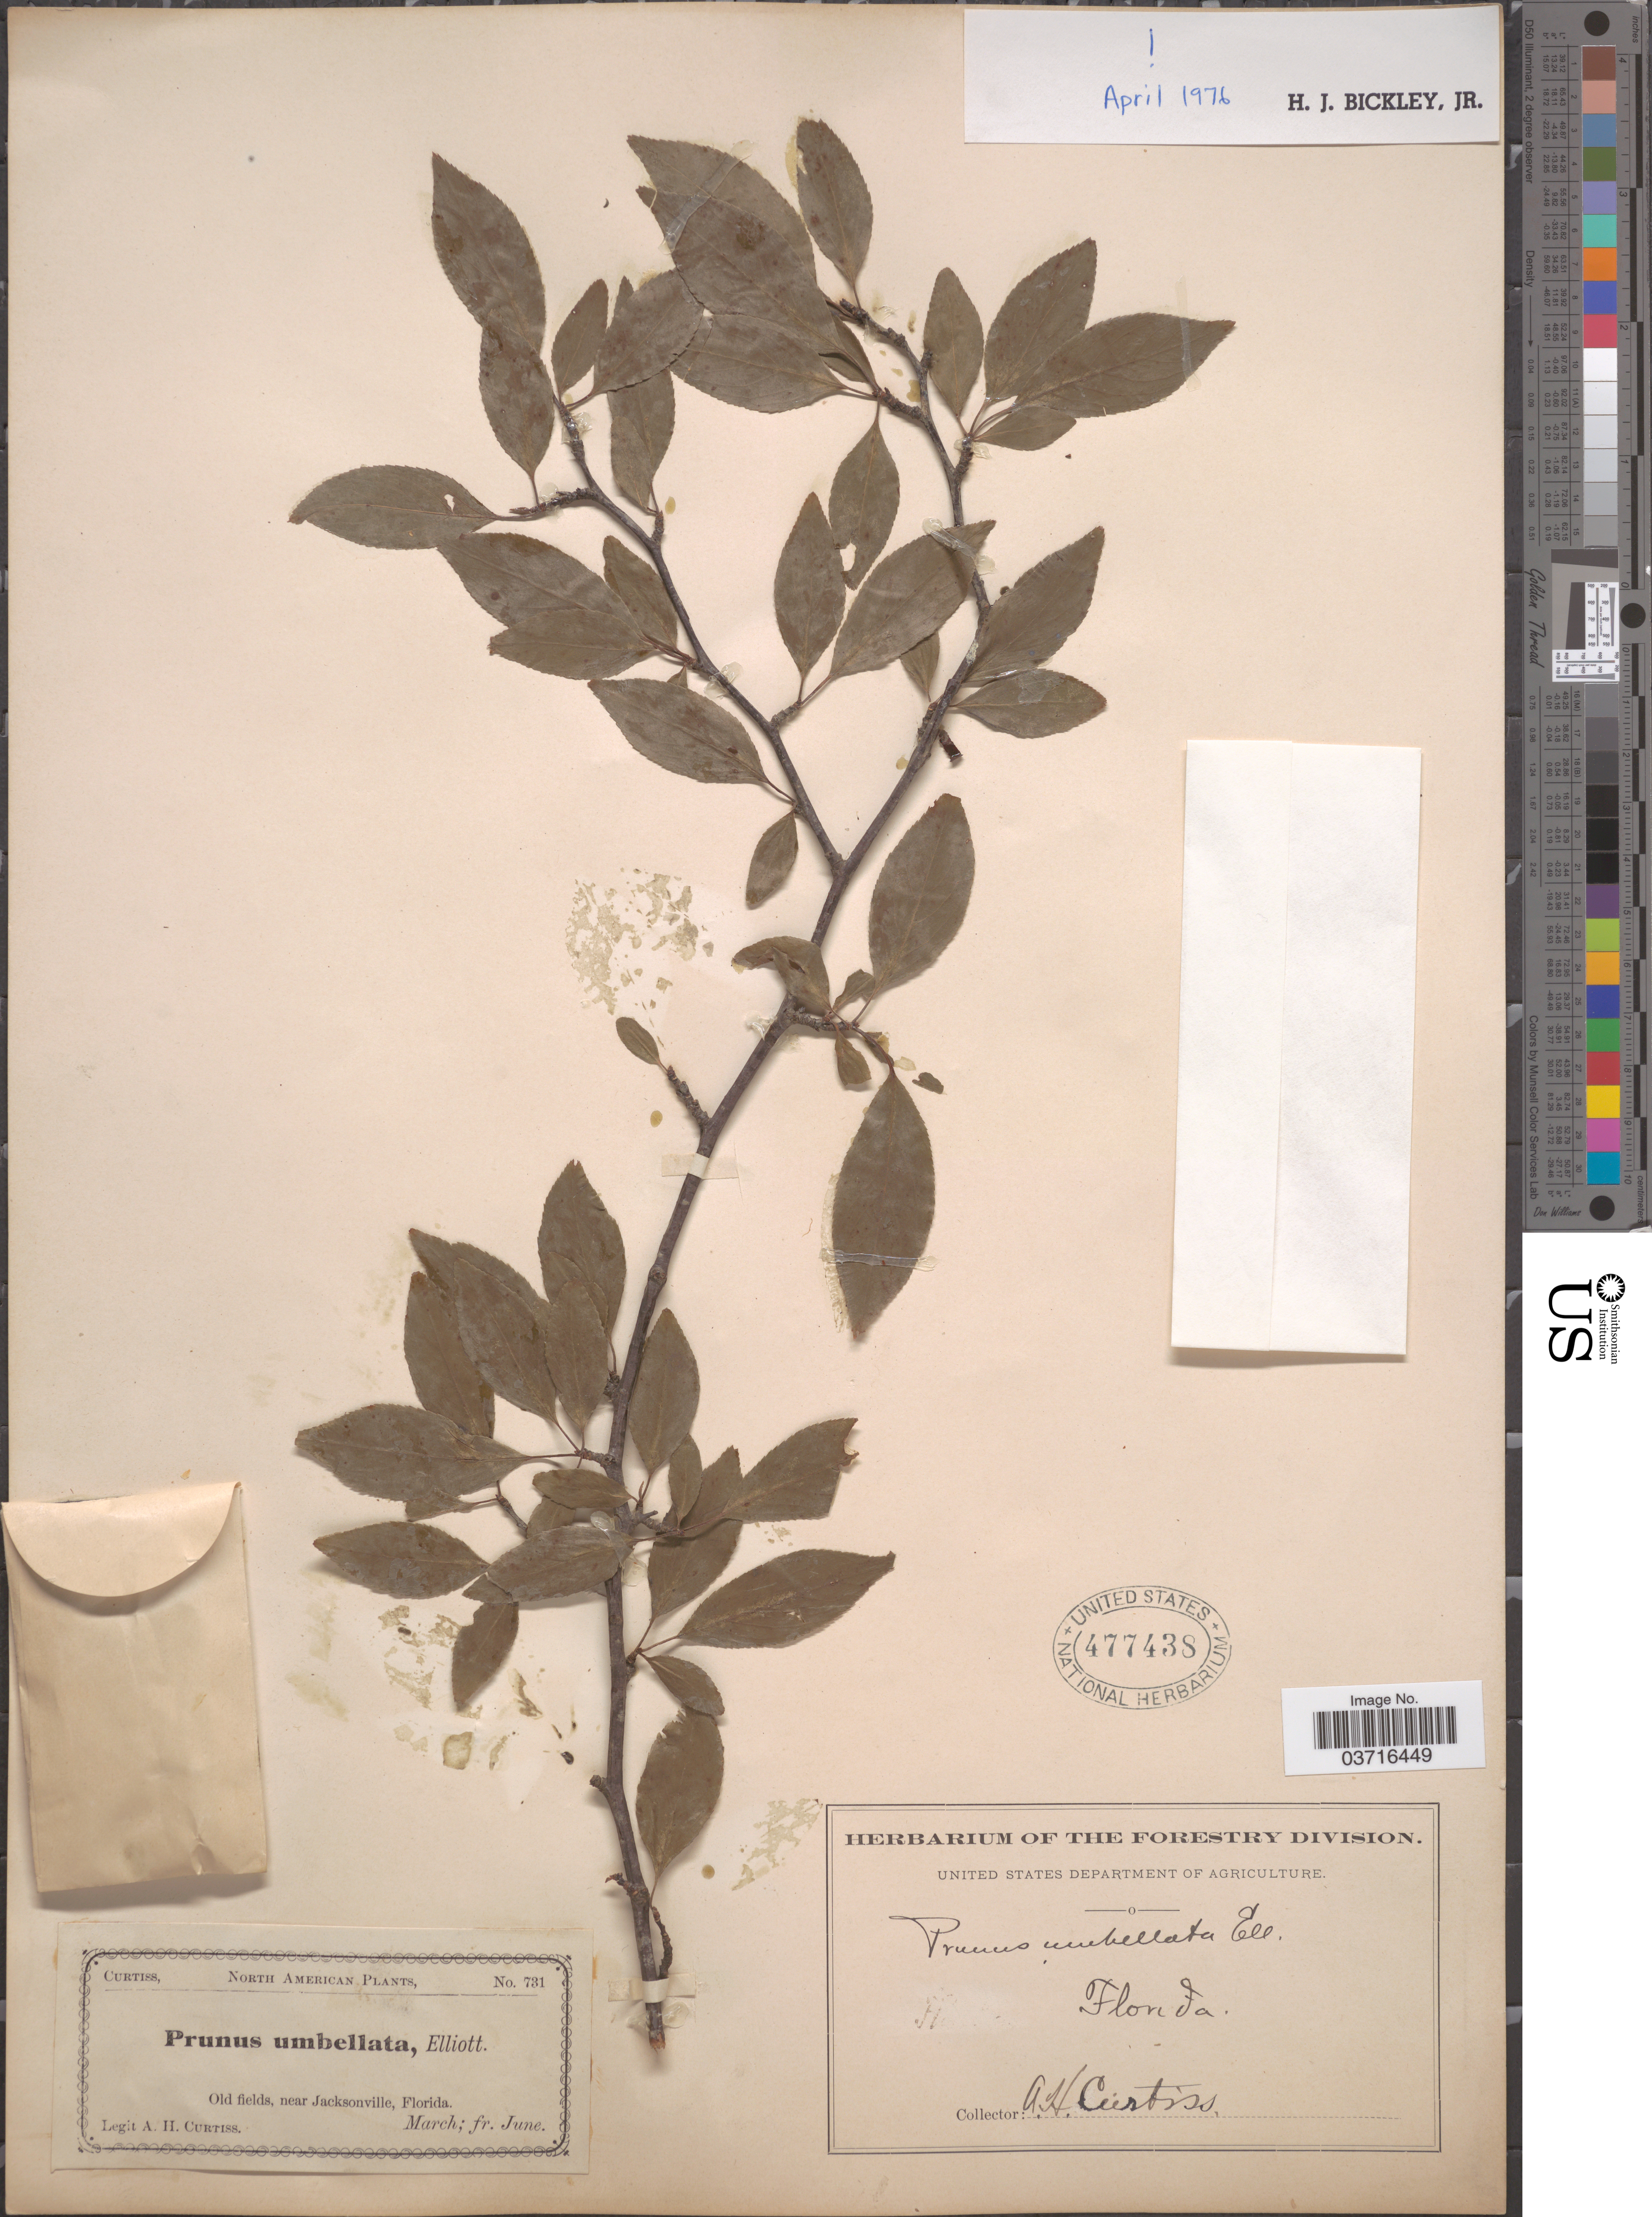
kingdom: Plantae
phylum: Tracheophyta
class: Magnoliopsida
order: Rosales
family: Rosaceae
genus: Prunus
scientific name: Prunus umbellata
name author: Elliott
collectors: A. H. Curtiss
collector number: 731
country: United States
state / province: Florida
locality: Near Jacksonville.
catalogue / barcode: US 477438